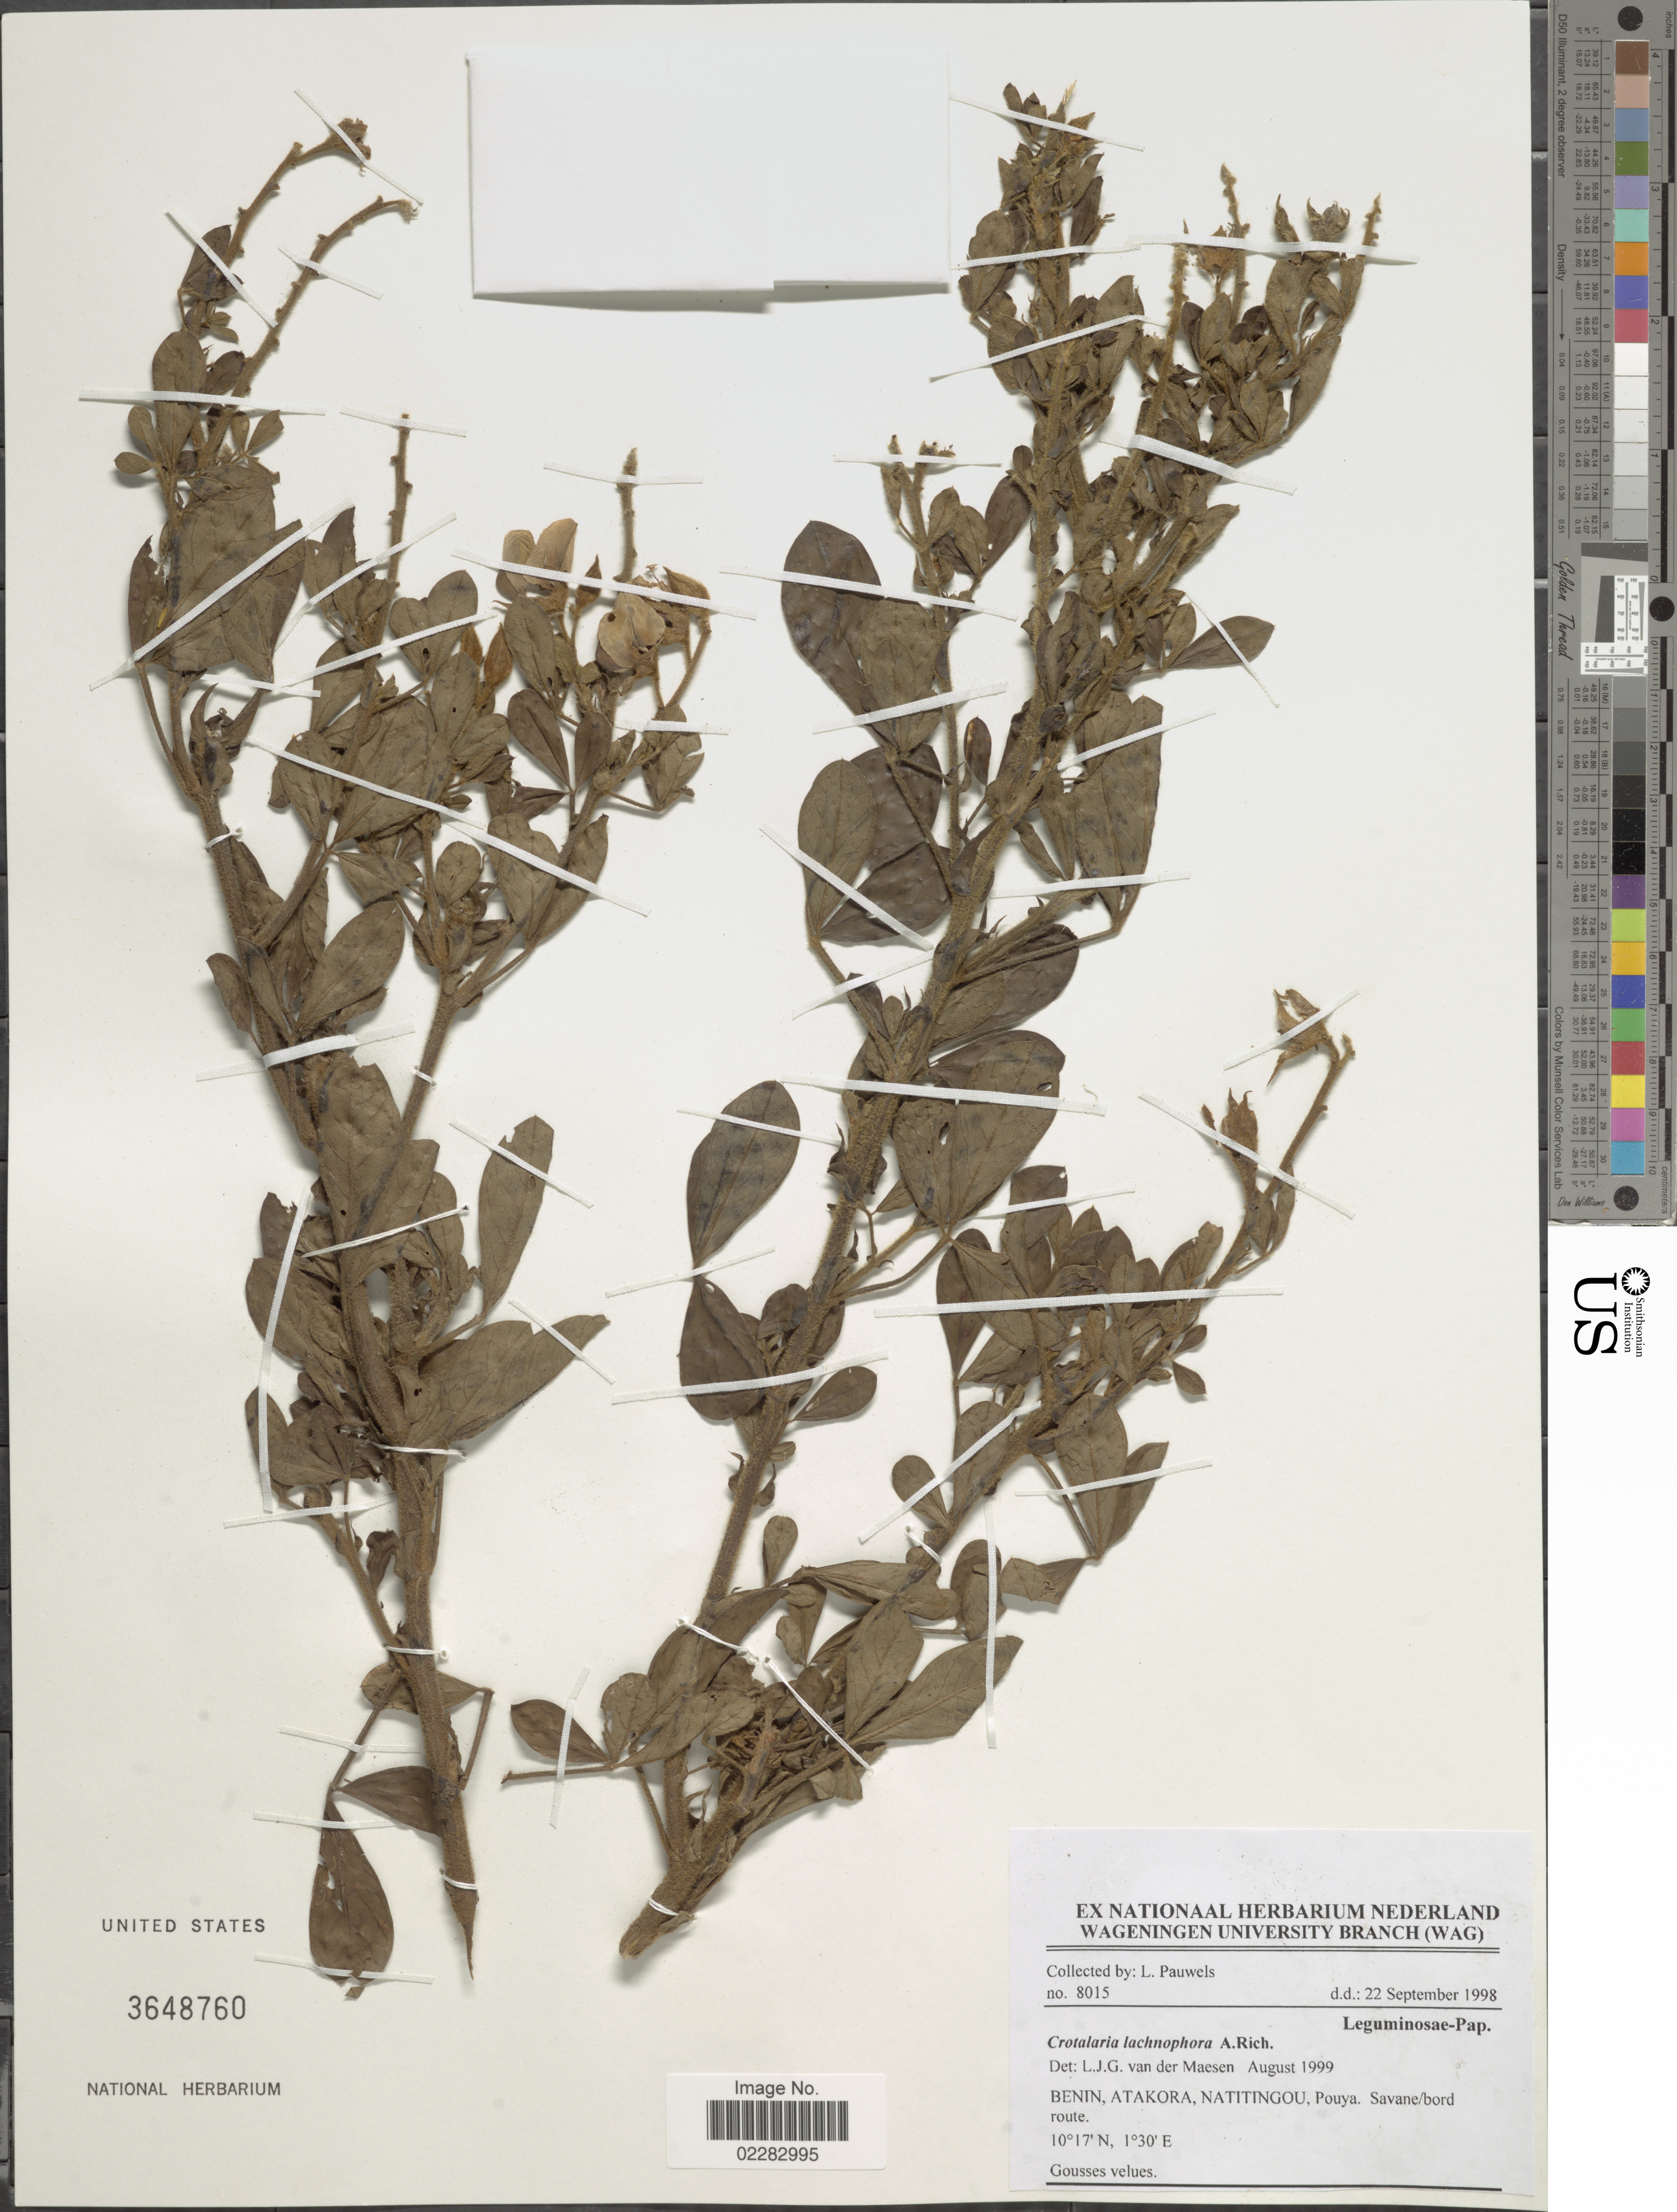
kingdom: Plantae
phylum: Tracheophyta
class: Magnoliopsida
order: Fabales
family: Fabaceae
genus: Crotalaria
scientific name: Crotalaria lachnophora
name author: A. Rich.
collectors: L. Pauwels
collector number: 8015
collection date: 1998-09-22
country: Benin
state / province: Atakora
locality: Natitingou, Pouya, savane/bord route.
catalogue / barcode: US 3648760